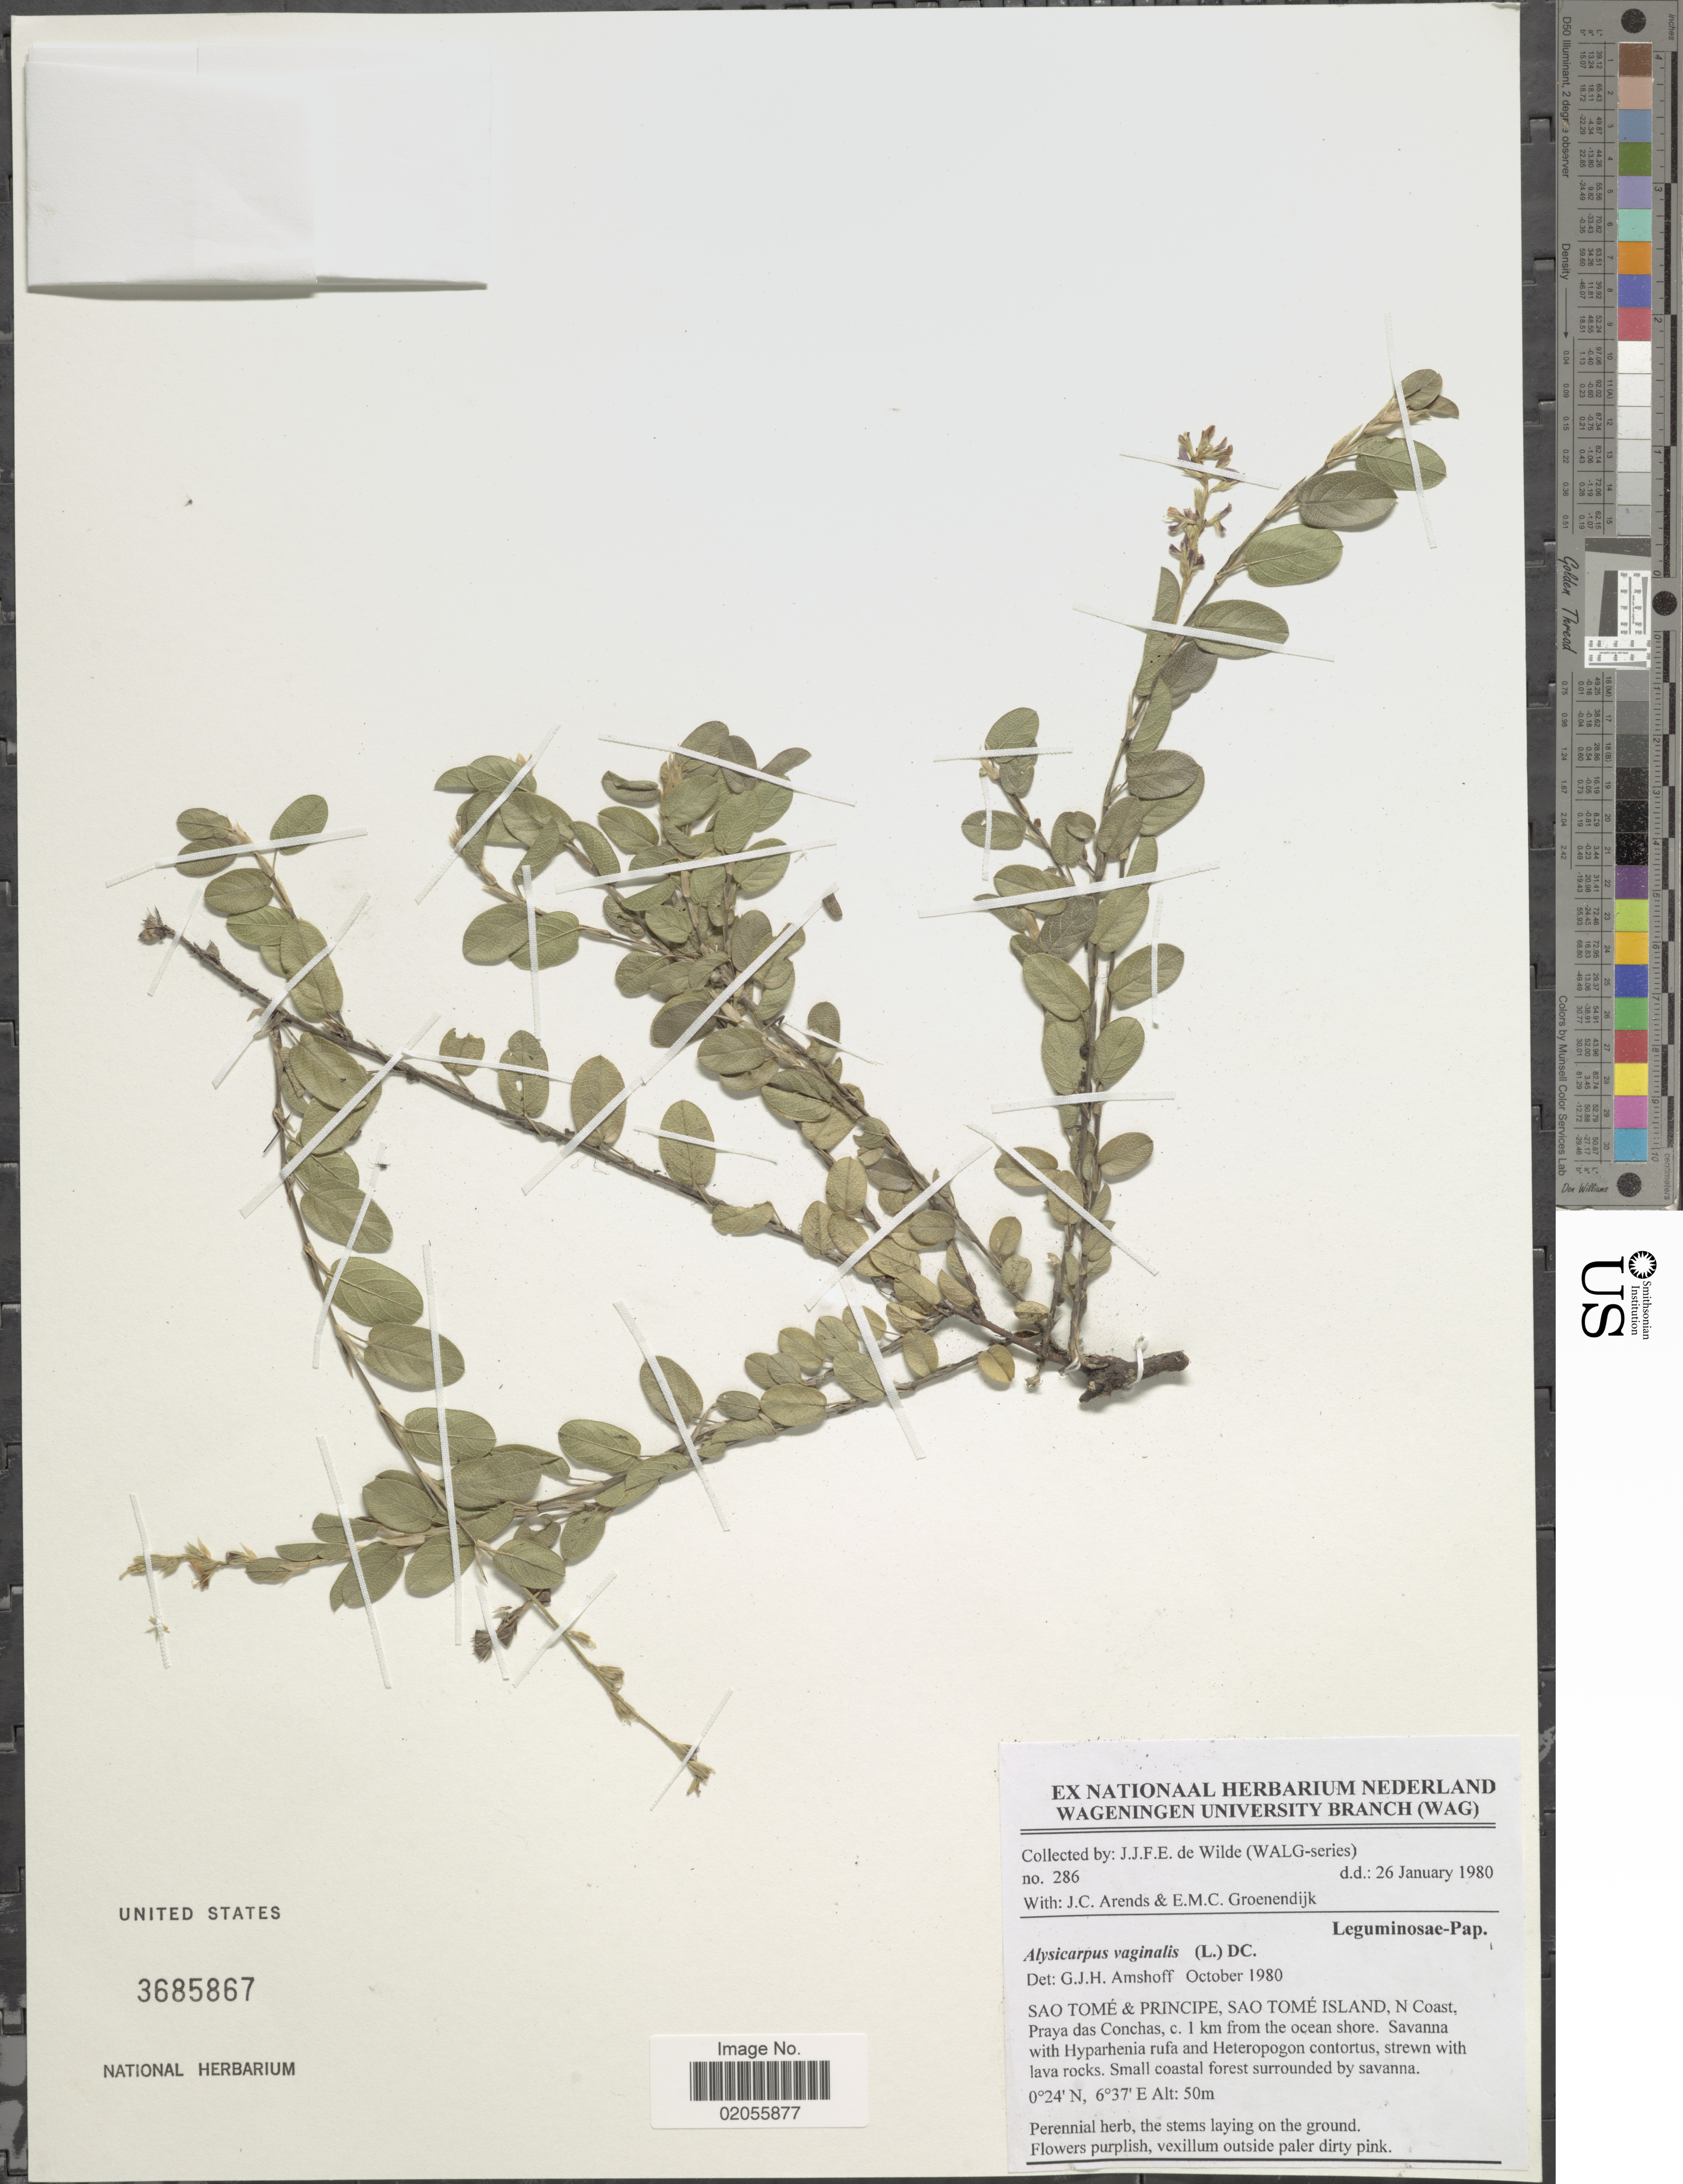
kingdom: Plantae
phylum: Tracheophyta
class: Magnoliopsida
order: Fabales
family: Fabaceae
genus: Alysicarpus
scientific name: Alysicarpus vaginalis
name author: (L.) DC.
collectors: J.J. de Wilde, J. Arends & E. Groenendijk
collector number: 286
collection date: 1980-01-26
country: São Tomé and Principe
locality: Sao Tome Island, N Coast, Praya das Conchas, c. 1 km from the Ocean shore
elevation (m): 50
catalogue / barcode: US 3685867